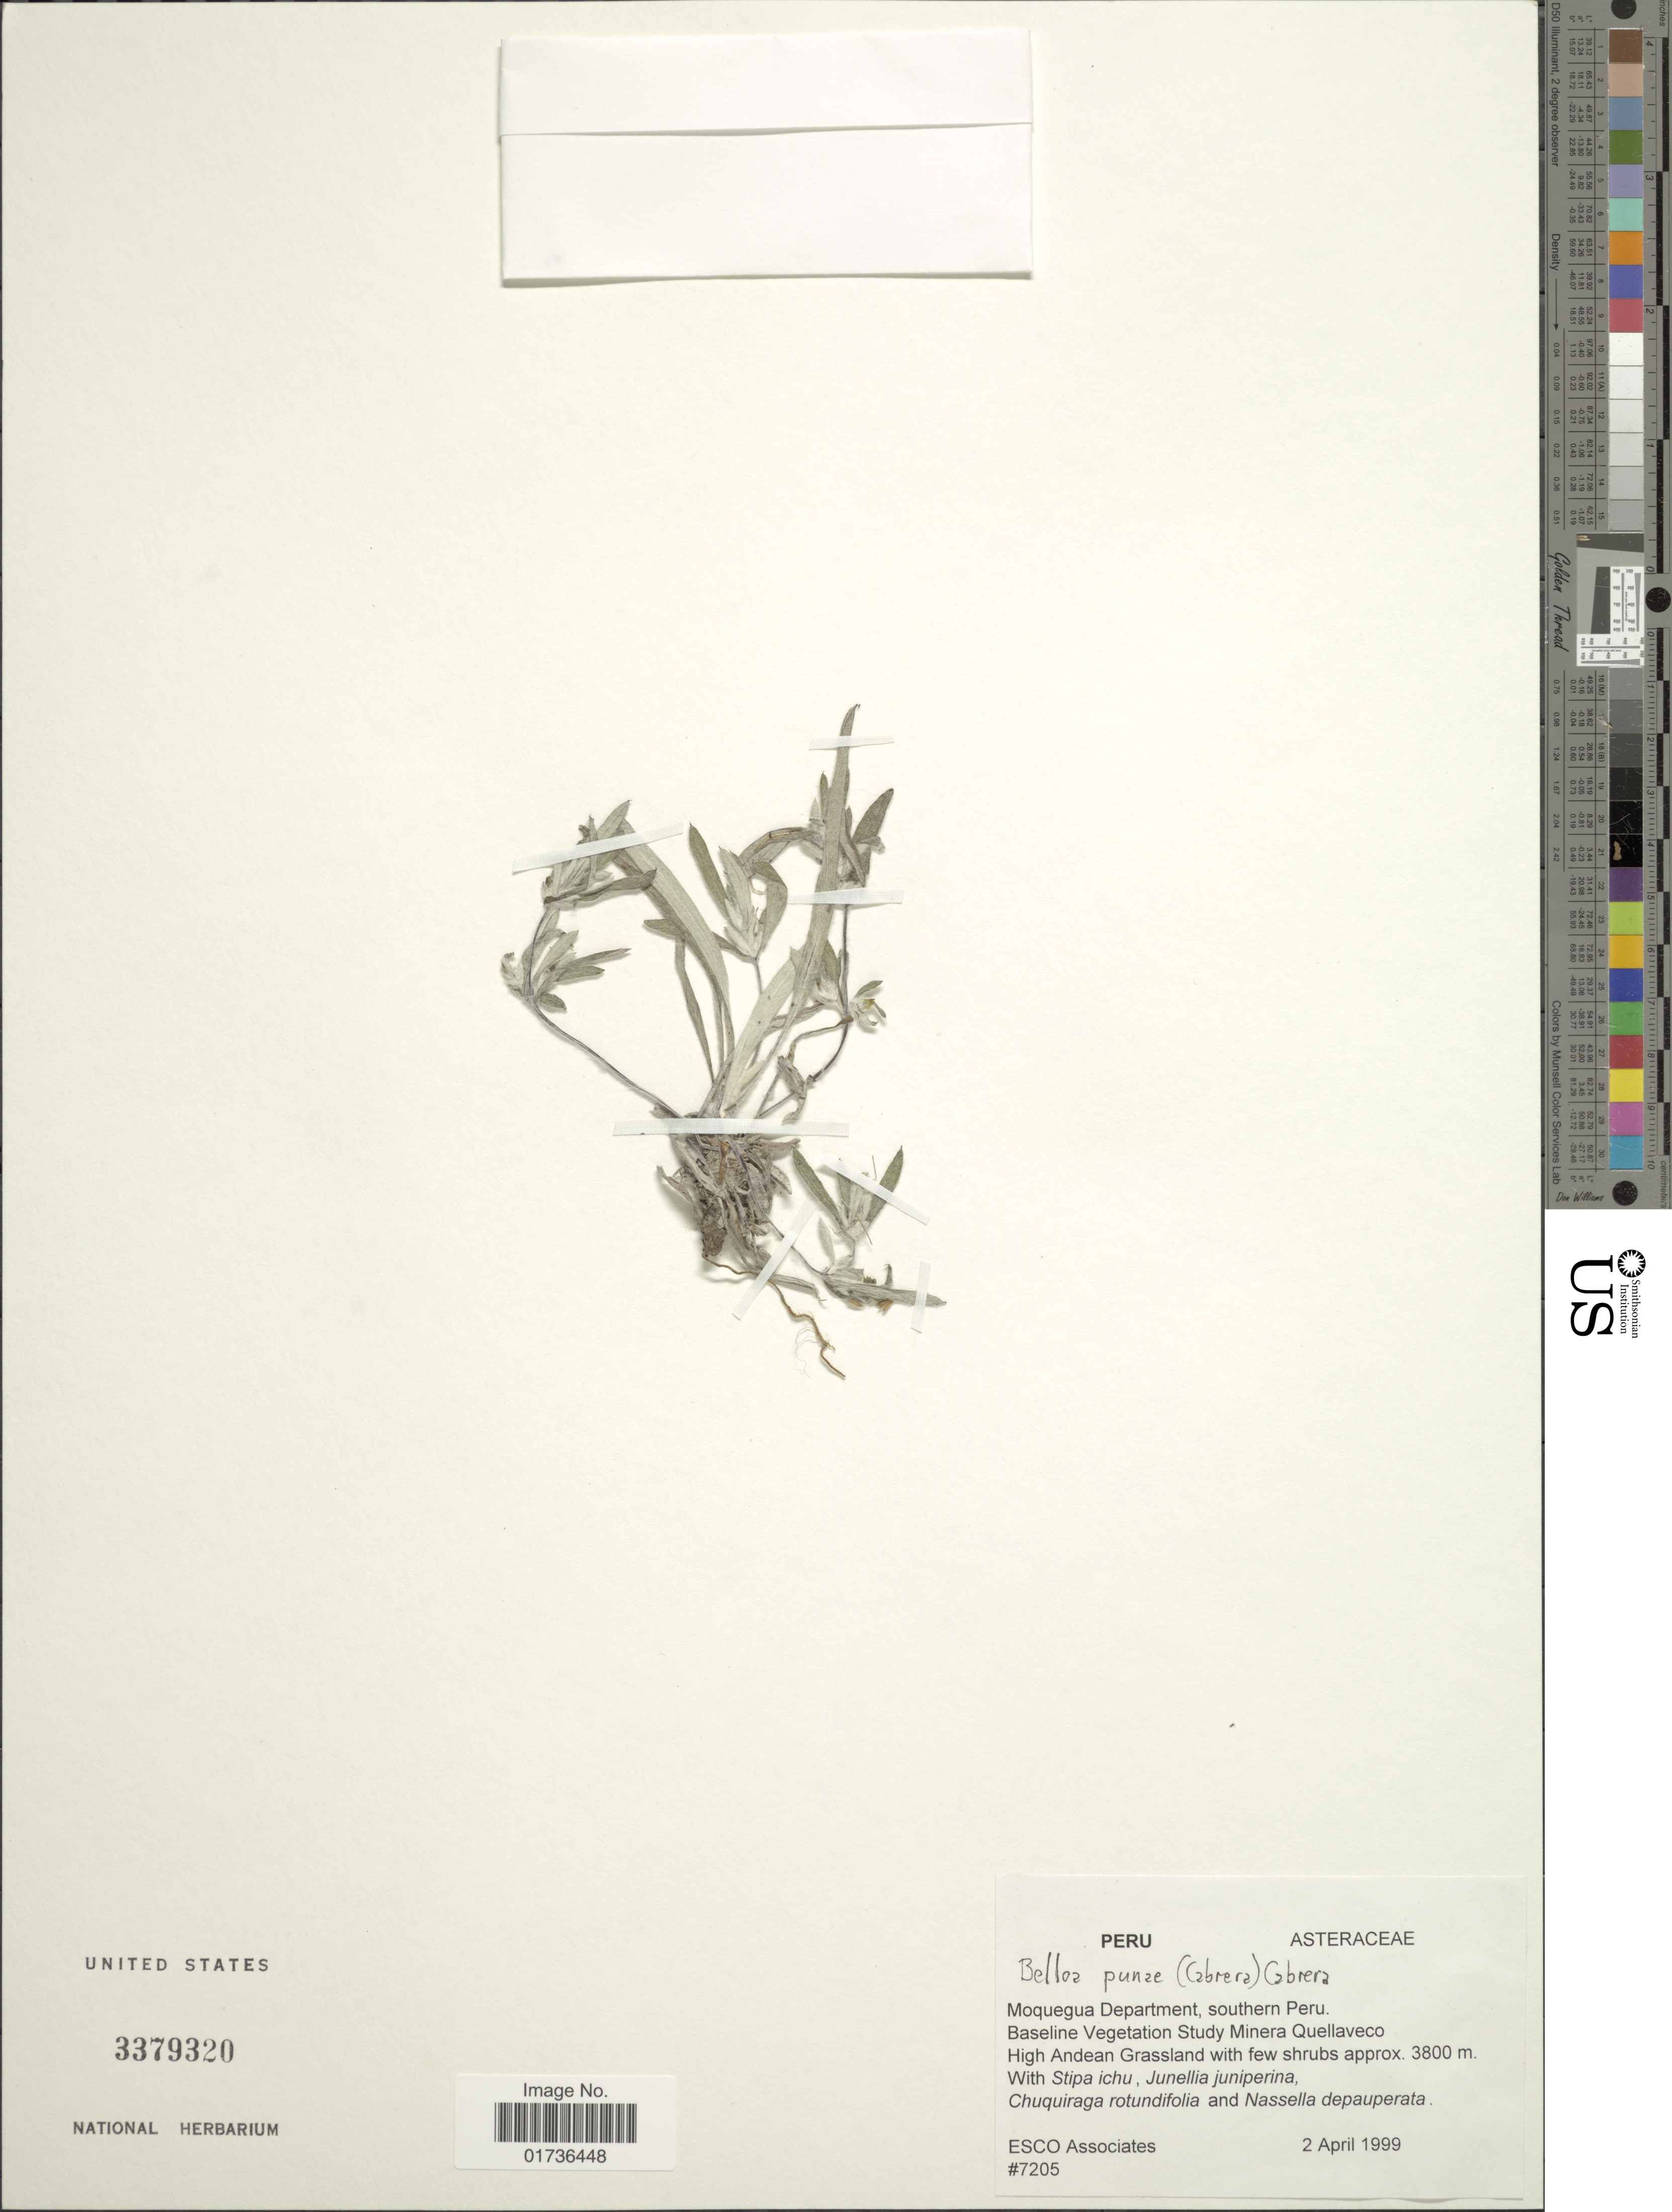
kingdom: Plantae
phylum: Tracheophyta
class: Magnoliopsida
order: Asterales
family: Asteraceae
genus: Mniodes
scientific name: Mniodes subspicata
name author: (Wedd.) S.E. Freire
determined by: Dillon, M. O.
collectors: ESCO Associates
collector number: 7205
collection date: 1999-04-02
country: Peru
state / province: Moquegua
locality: Moquegua Department, southern Peru. Baseline Vegetation Study Minera Quellaveco, High Andean Grassland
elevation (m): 3800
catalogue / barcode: US 3379320